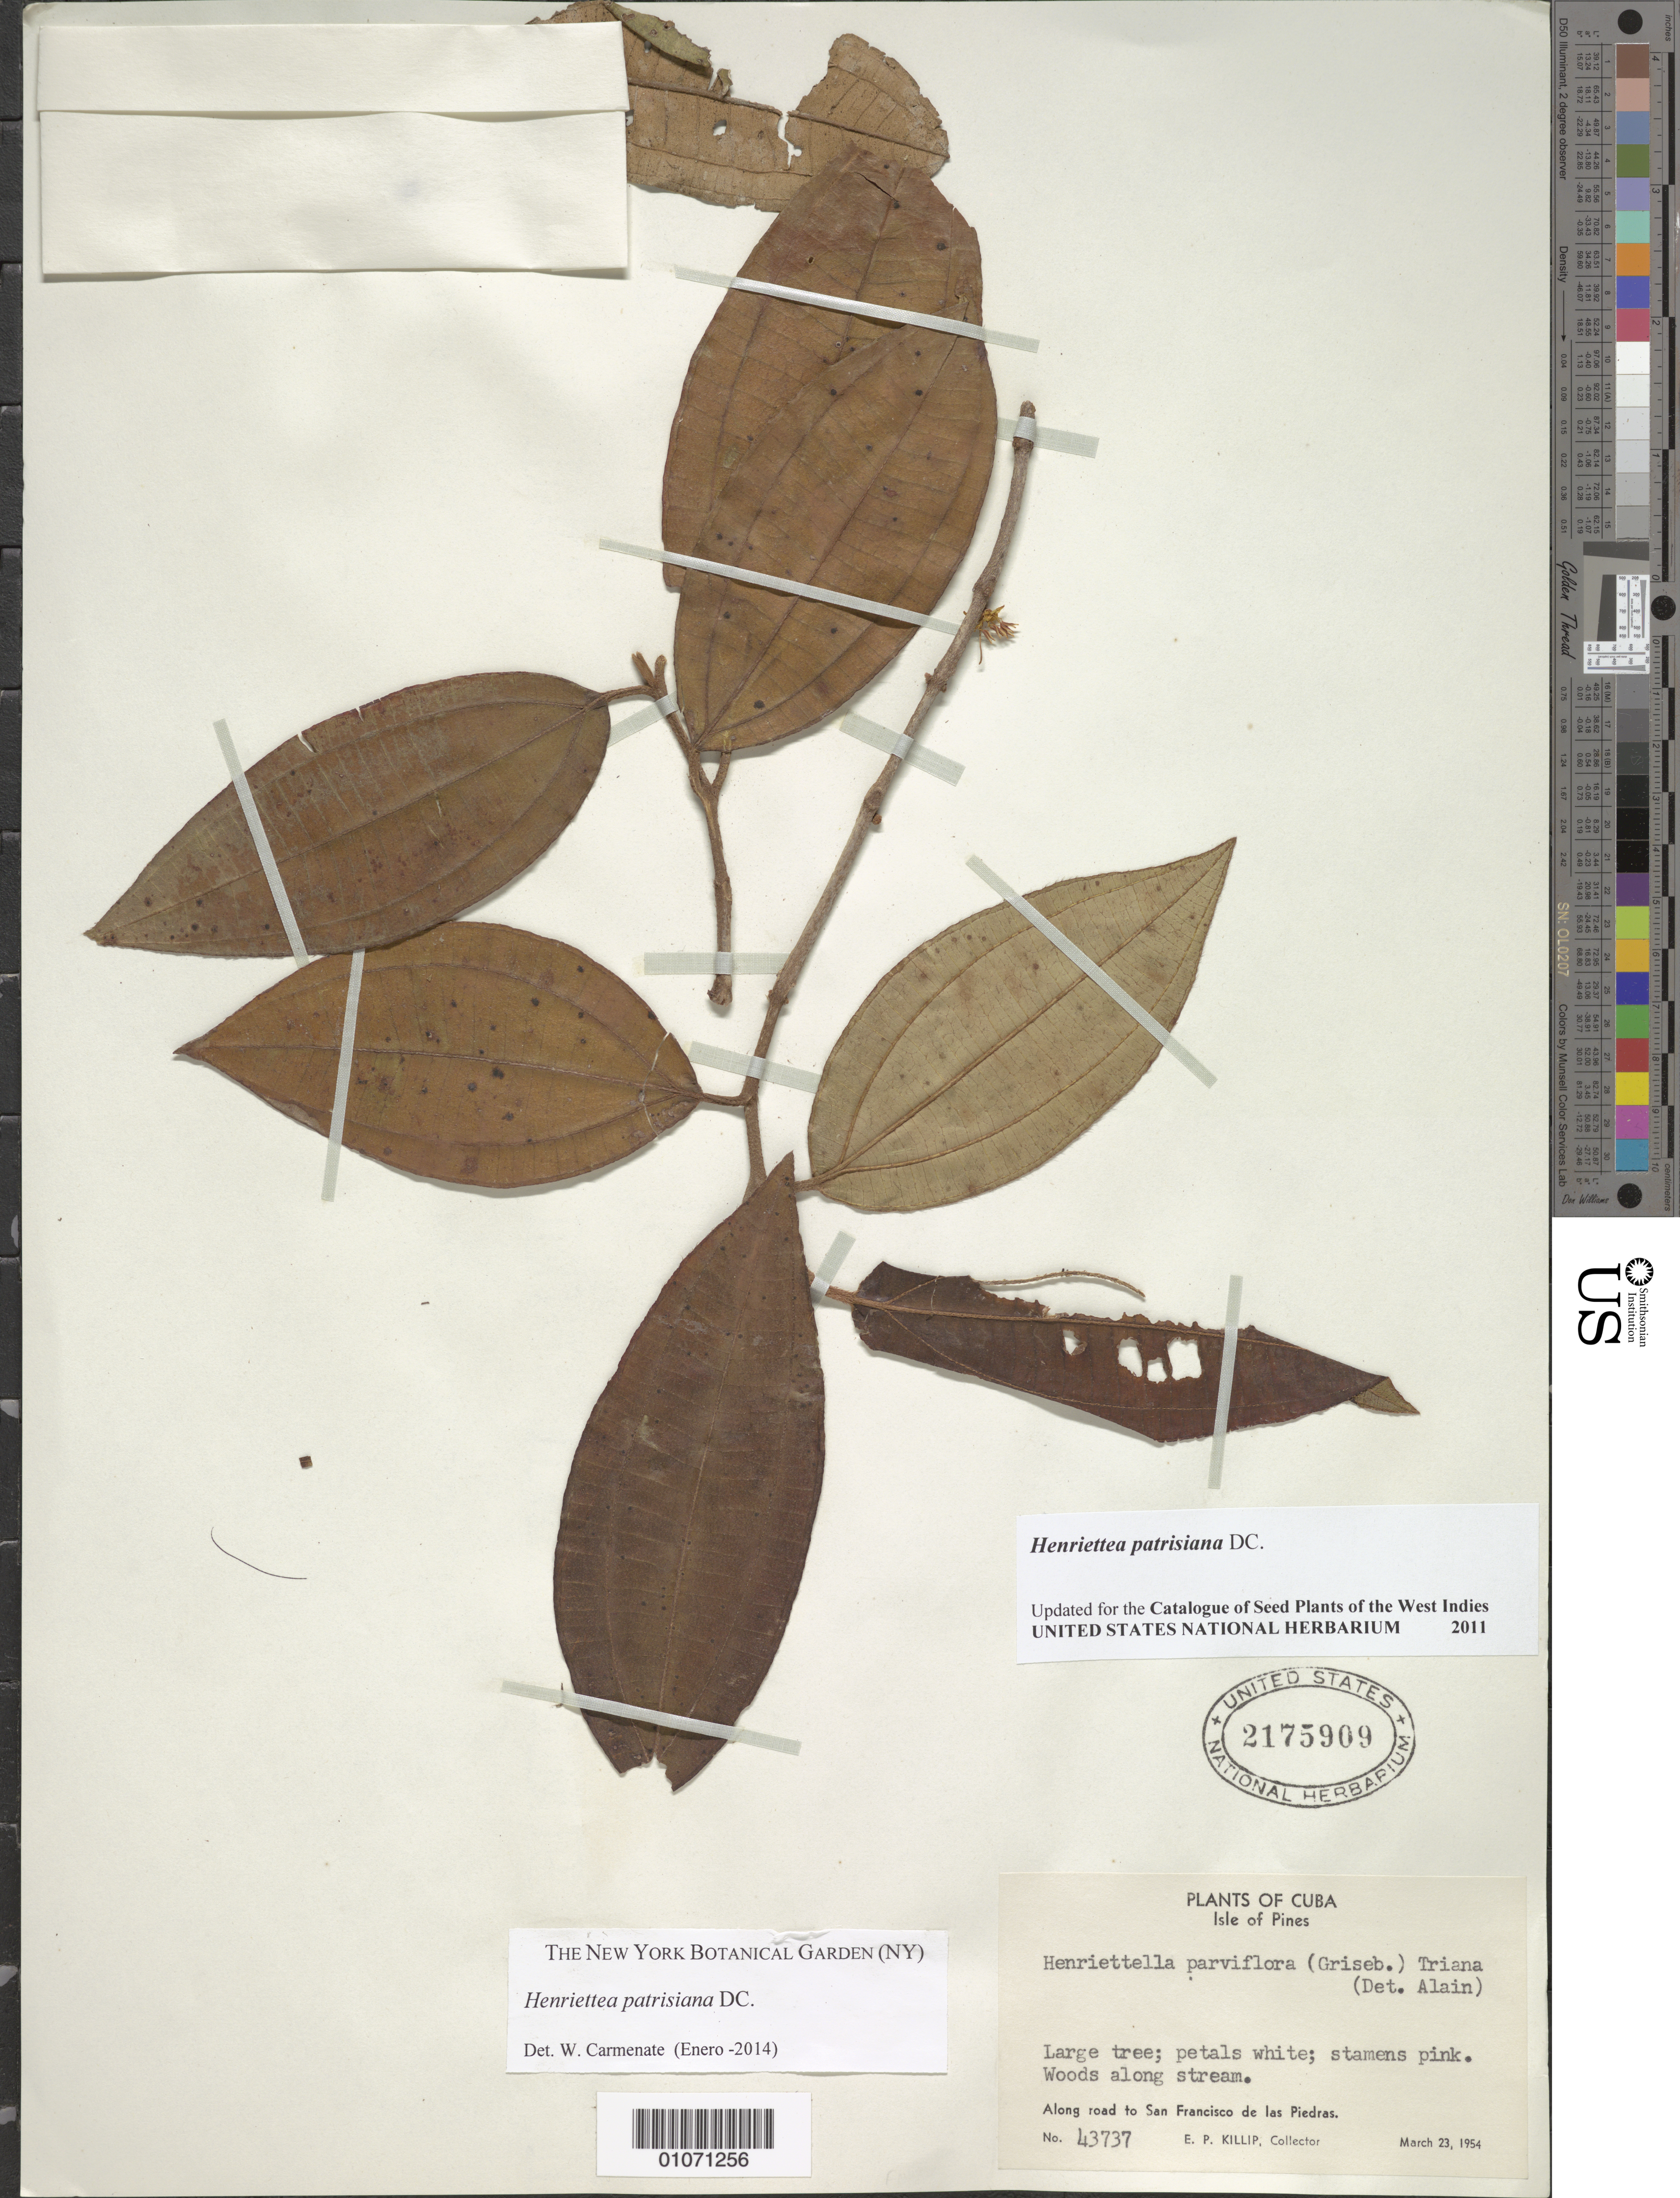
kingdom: Plantae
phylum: Tracheophyta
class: Magnoliopsida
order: Myrtales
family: Melastomataceae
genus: Henriettea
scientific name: Henriettea patrisiana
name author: DC.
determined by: Carmenate, W.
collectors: E. P. Killip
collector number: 43737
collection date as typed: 23 Mar 1954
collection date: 1954-03-23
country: Cuba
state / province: Isla de La Juventud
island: Isla de la Juventud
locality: San Francisco de las Piedras road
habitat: Woods along stream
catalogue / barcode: US 2175909